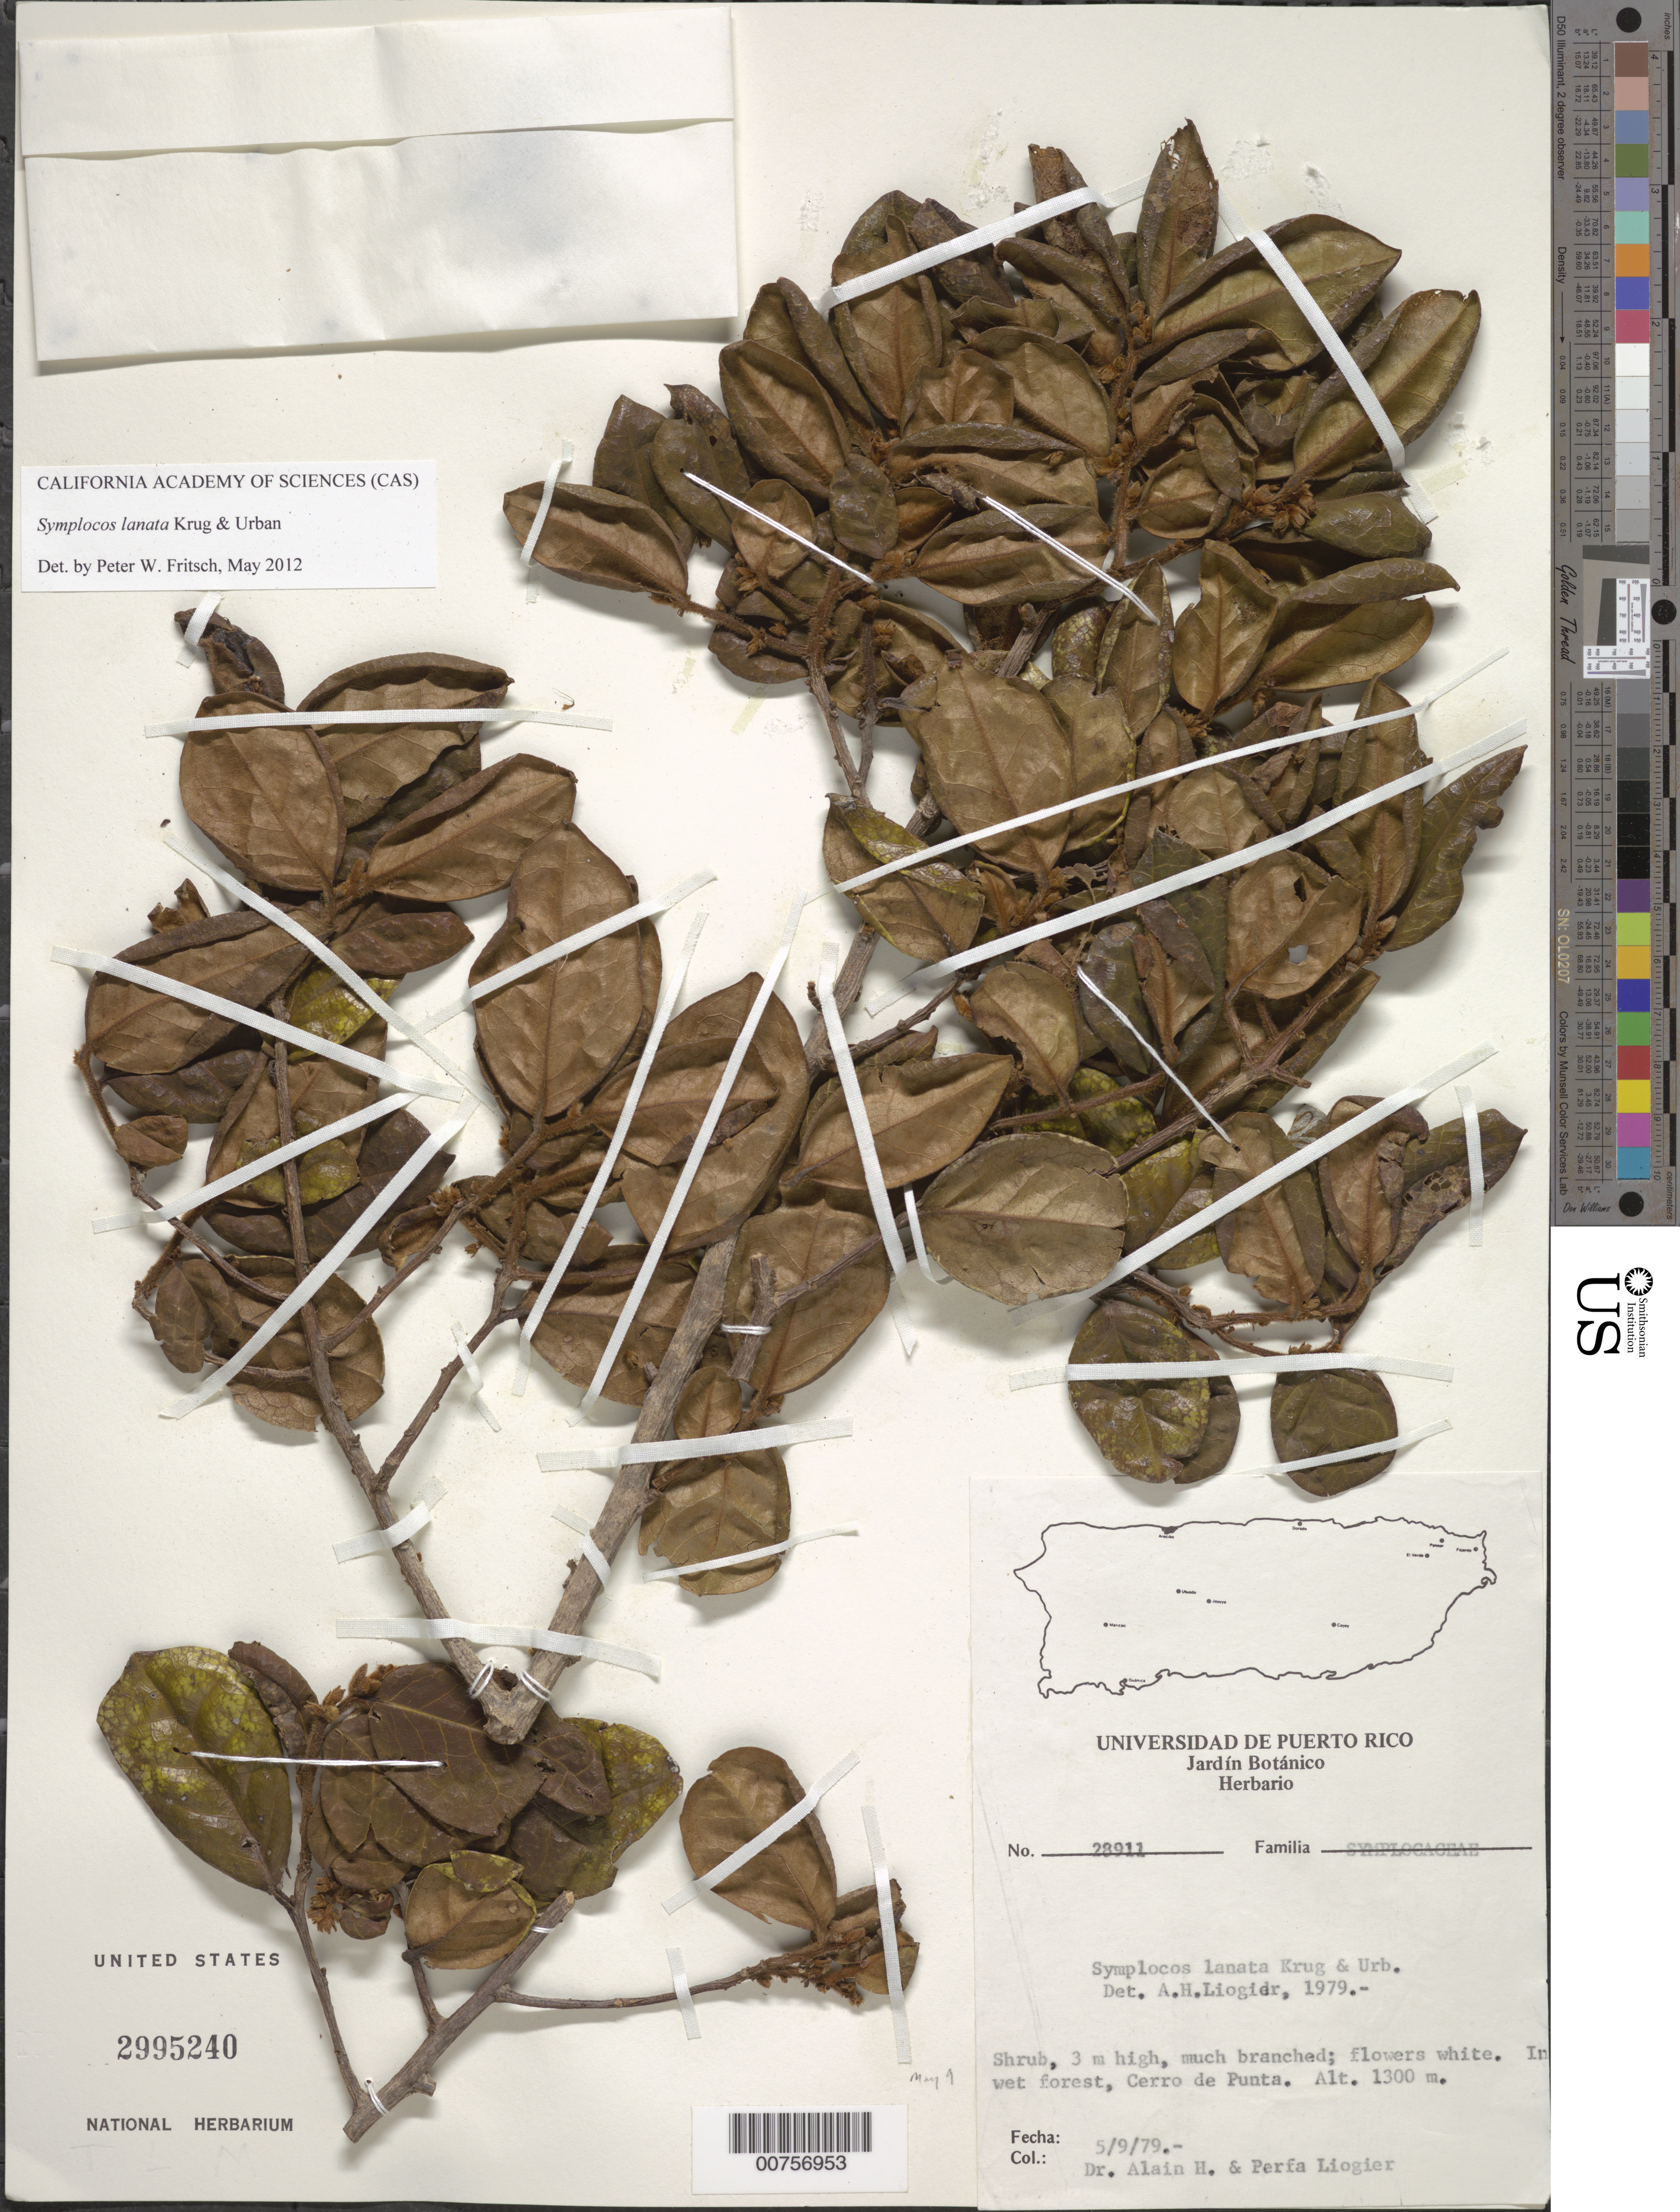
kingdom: Plantae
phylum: Tracheophyta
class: Magnoliopsida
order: Ericales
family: Symplocaceae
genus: Symplocos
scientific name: Symplocos lanata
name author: Krug & Urb.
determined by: Fritsch, Peter W.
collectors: A. H. Liogier & M. P. Liogier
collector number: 28911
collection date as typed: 05 Sep 1979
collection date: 1979-09-05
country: Puerto Rico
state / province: Jayuya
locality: Cerro de Punta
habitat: Wet forest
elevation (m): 1300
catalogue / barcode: US 2995240